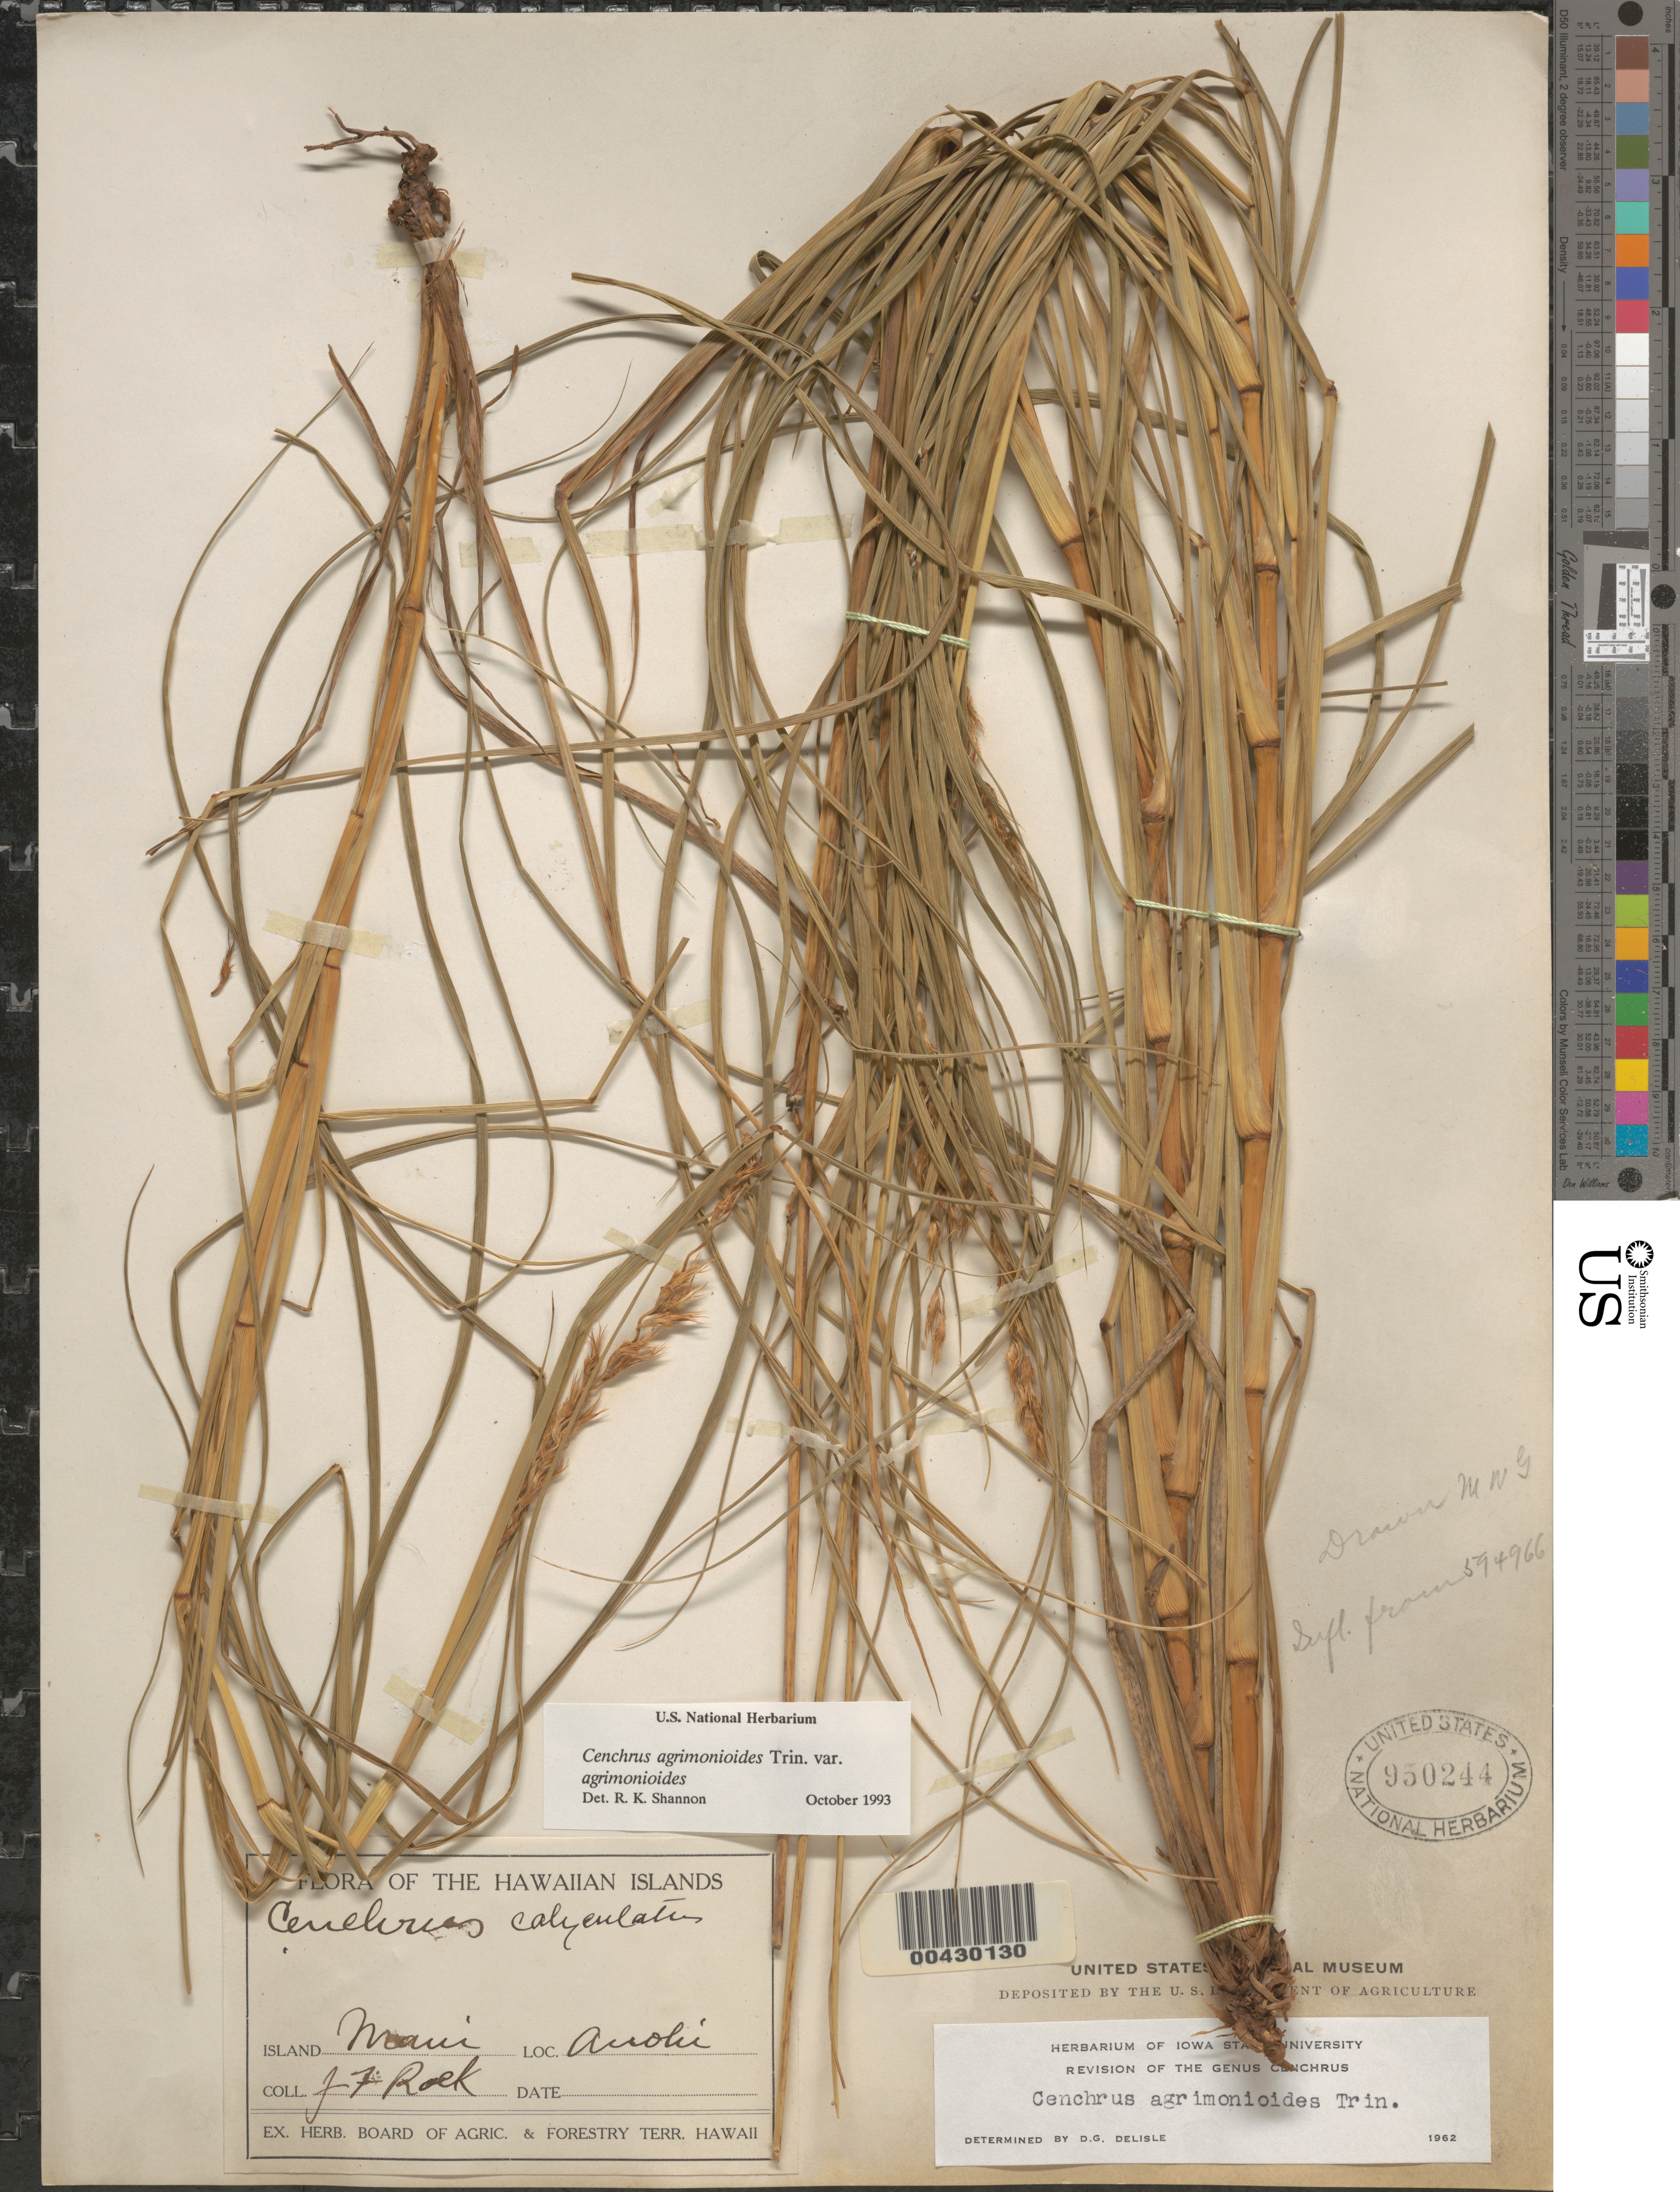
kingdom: Plantae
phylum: Tracheophyta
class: Liliopsida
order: Poales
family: Poaceae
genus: Cenchrus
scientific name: Cenchrus agrimonioides var. agrimonioides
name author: Trin.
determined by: Shannon, R. K., (UNITED STATES)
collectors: J. F. Rock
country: United States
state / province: Hawaii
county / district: Maui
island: Maui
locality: Auohi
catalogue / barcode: US 950244